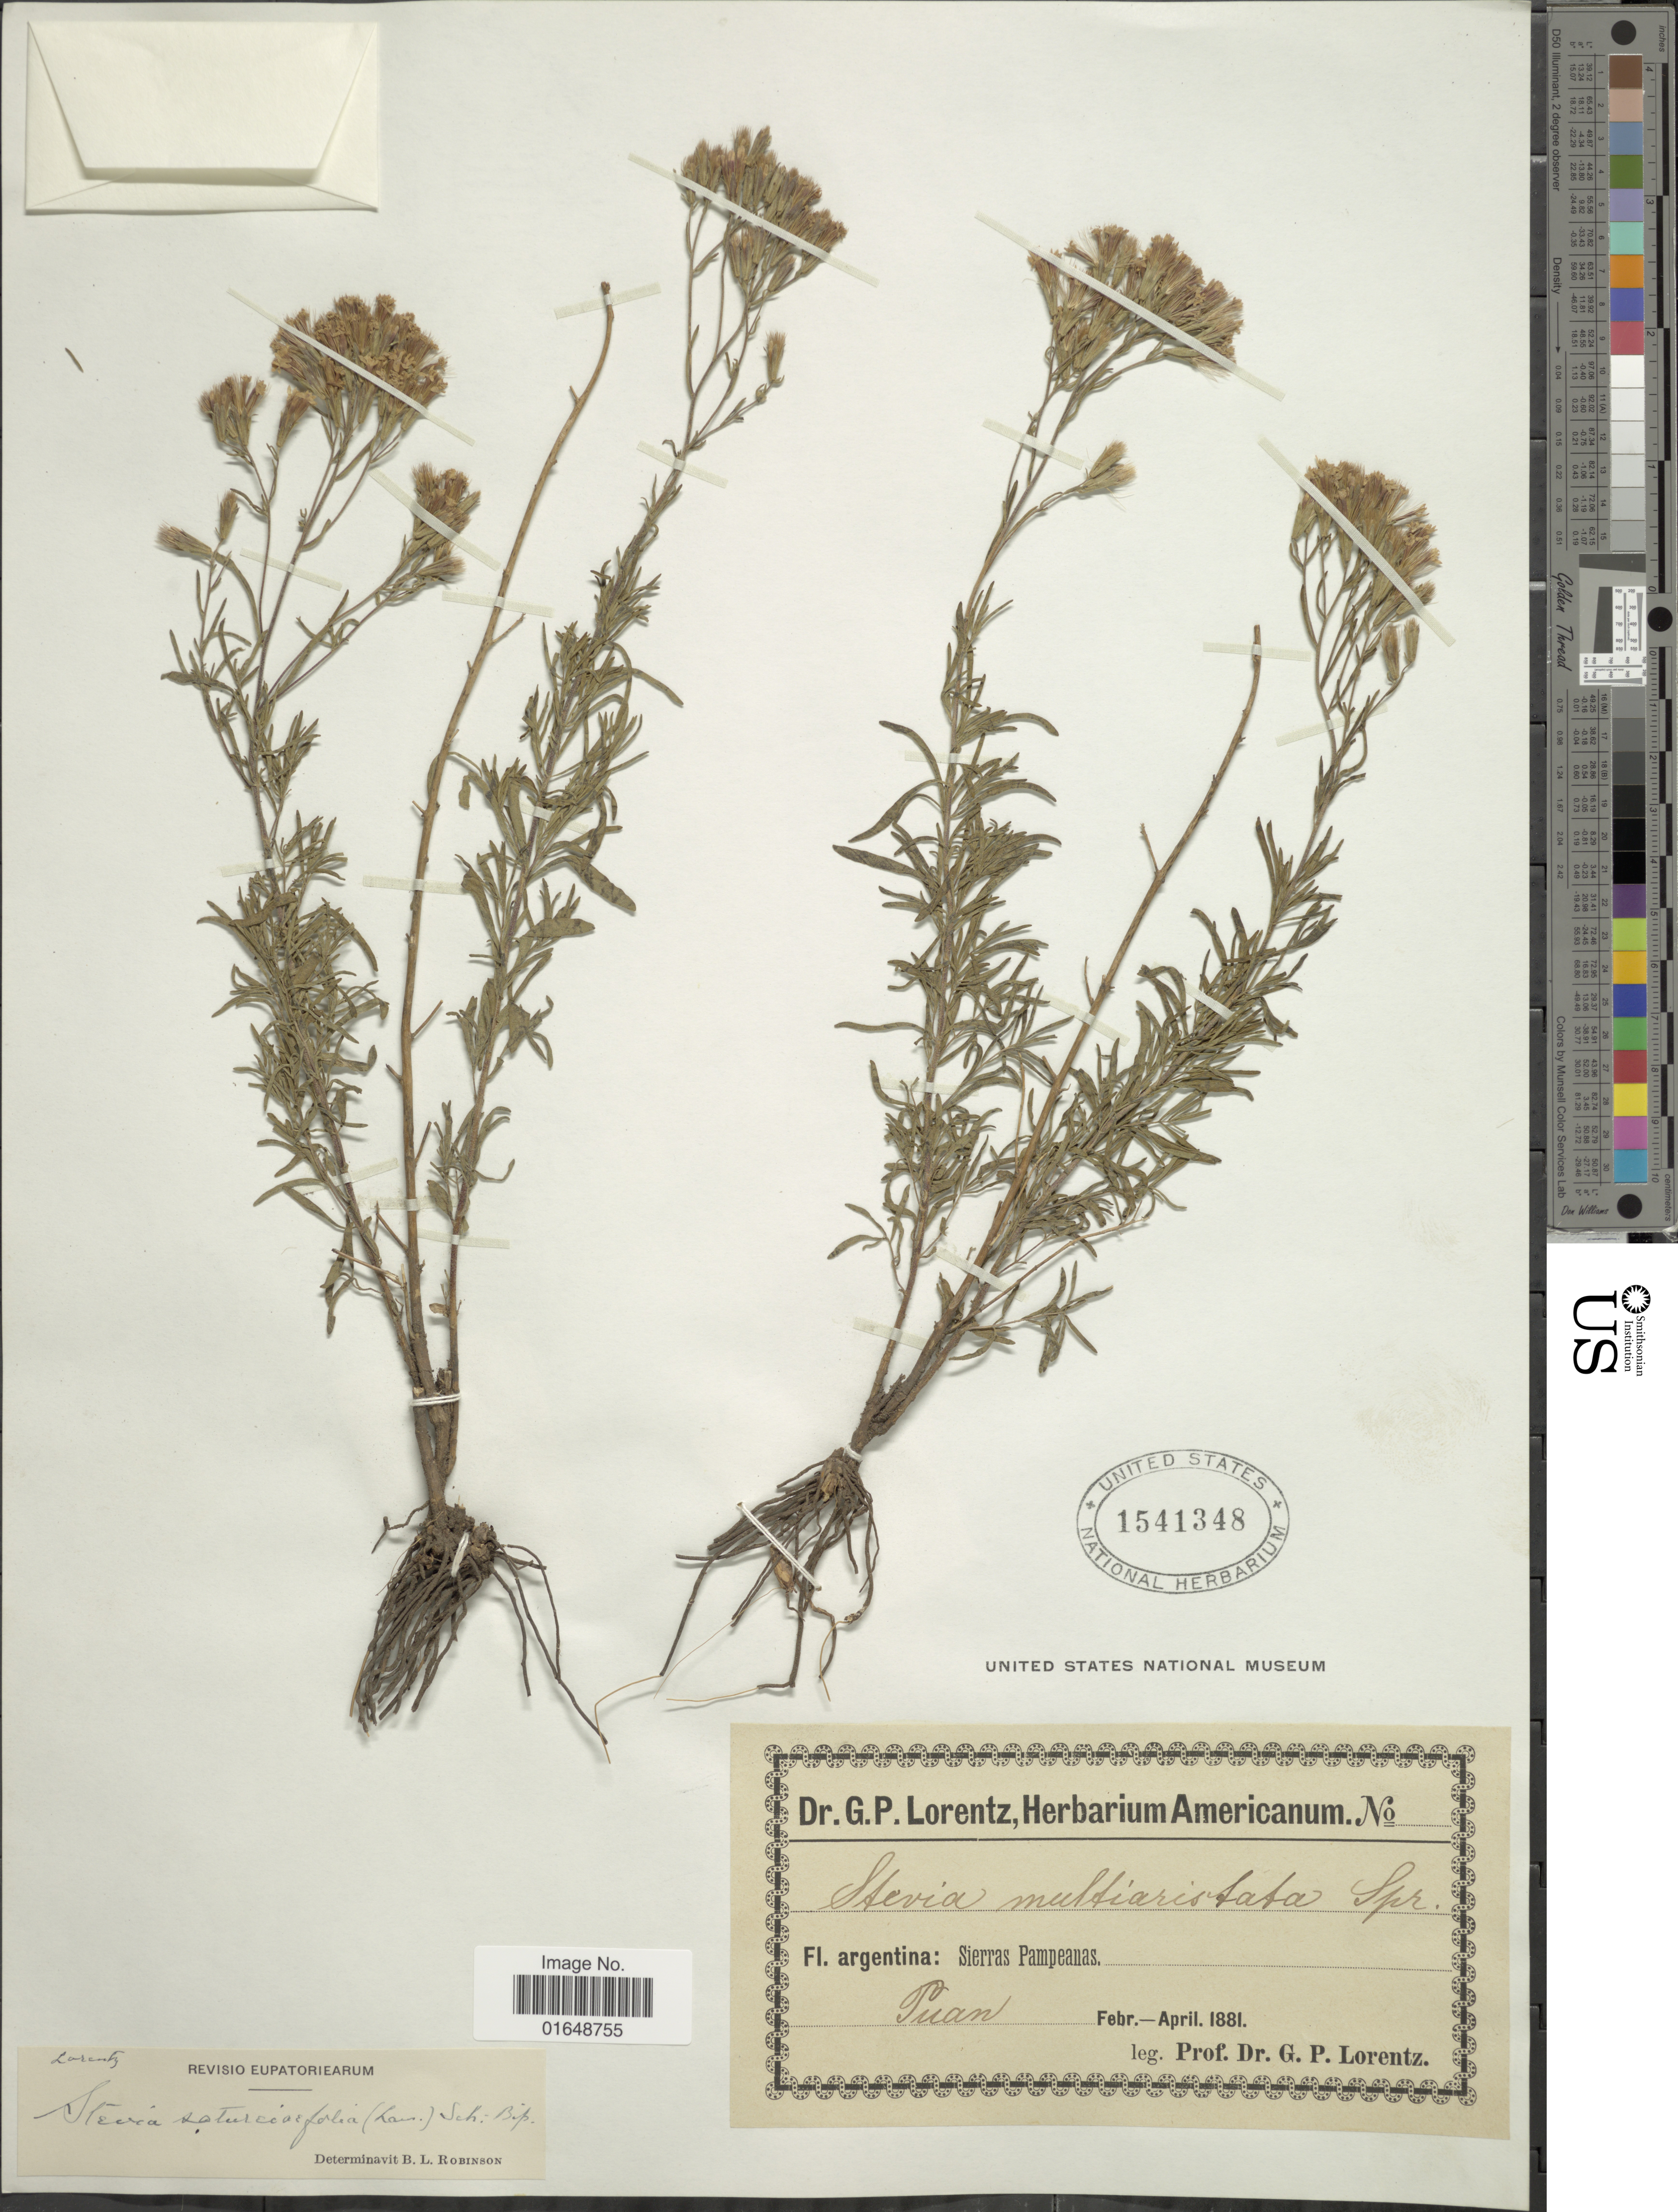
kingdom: Plantae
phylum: Tracheophyta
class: Magnoliopsida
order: Asterales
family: Asteraceae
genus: Stevia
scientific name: Stevia satureifolia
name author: (Lam.) Cav.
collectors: P. G. Lorentz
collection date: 1881-02/1881-04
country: Argentina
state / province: La Pampa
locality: Fl. argentina: Sierras Pampeanas. Puan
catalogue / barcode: US 1541348